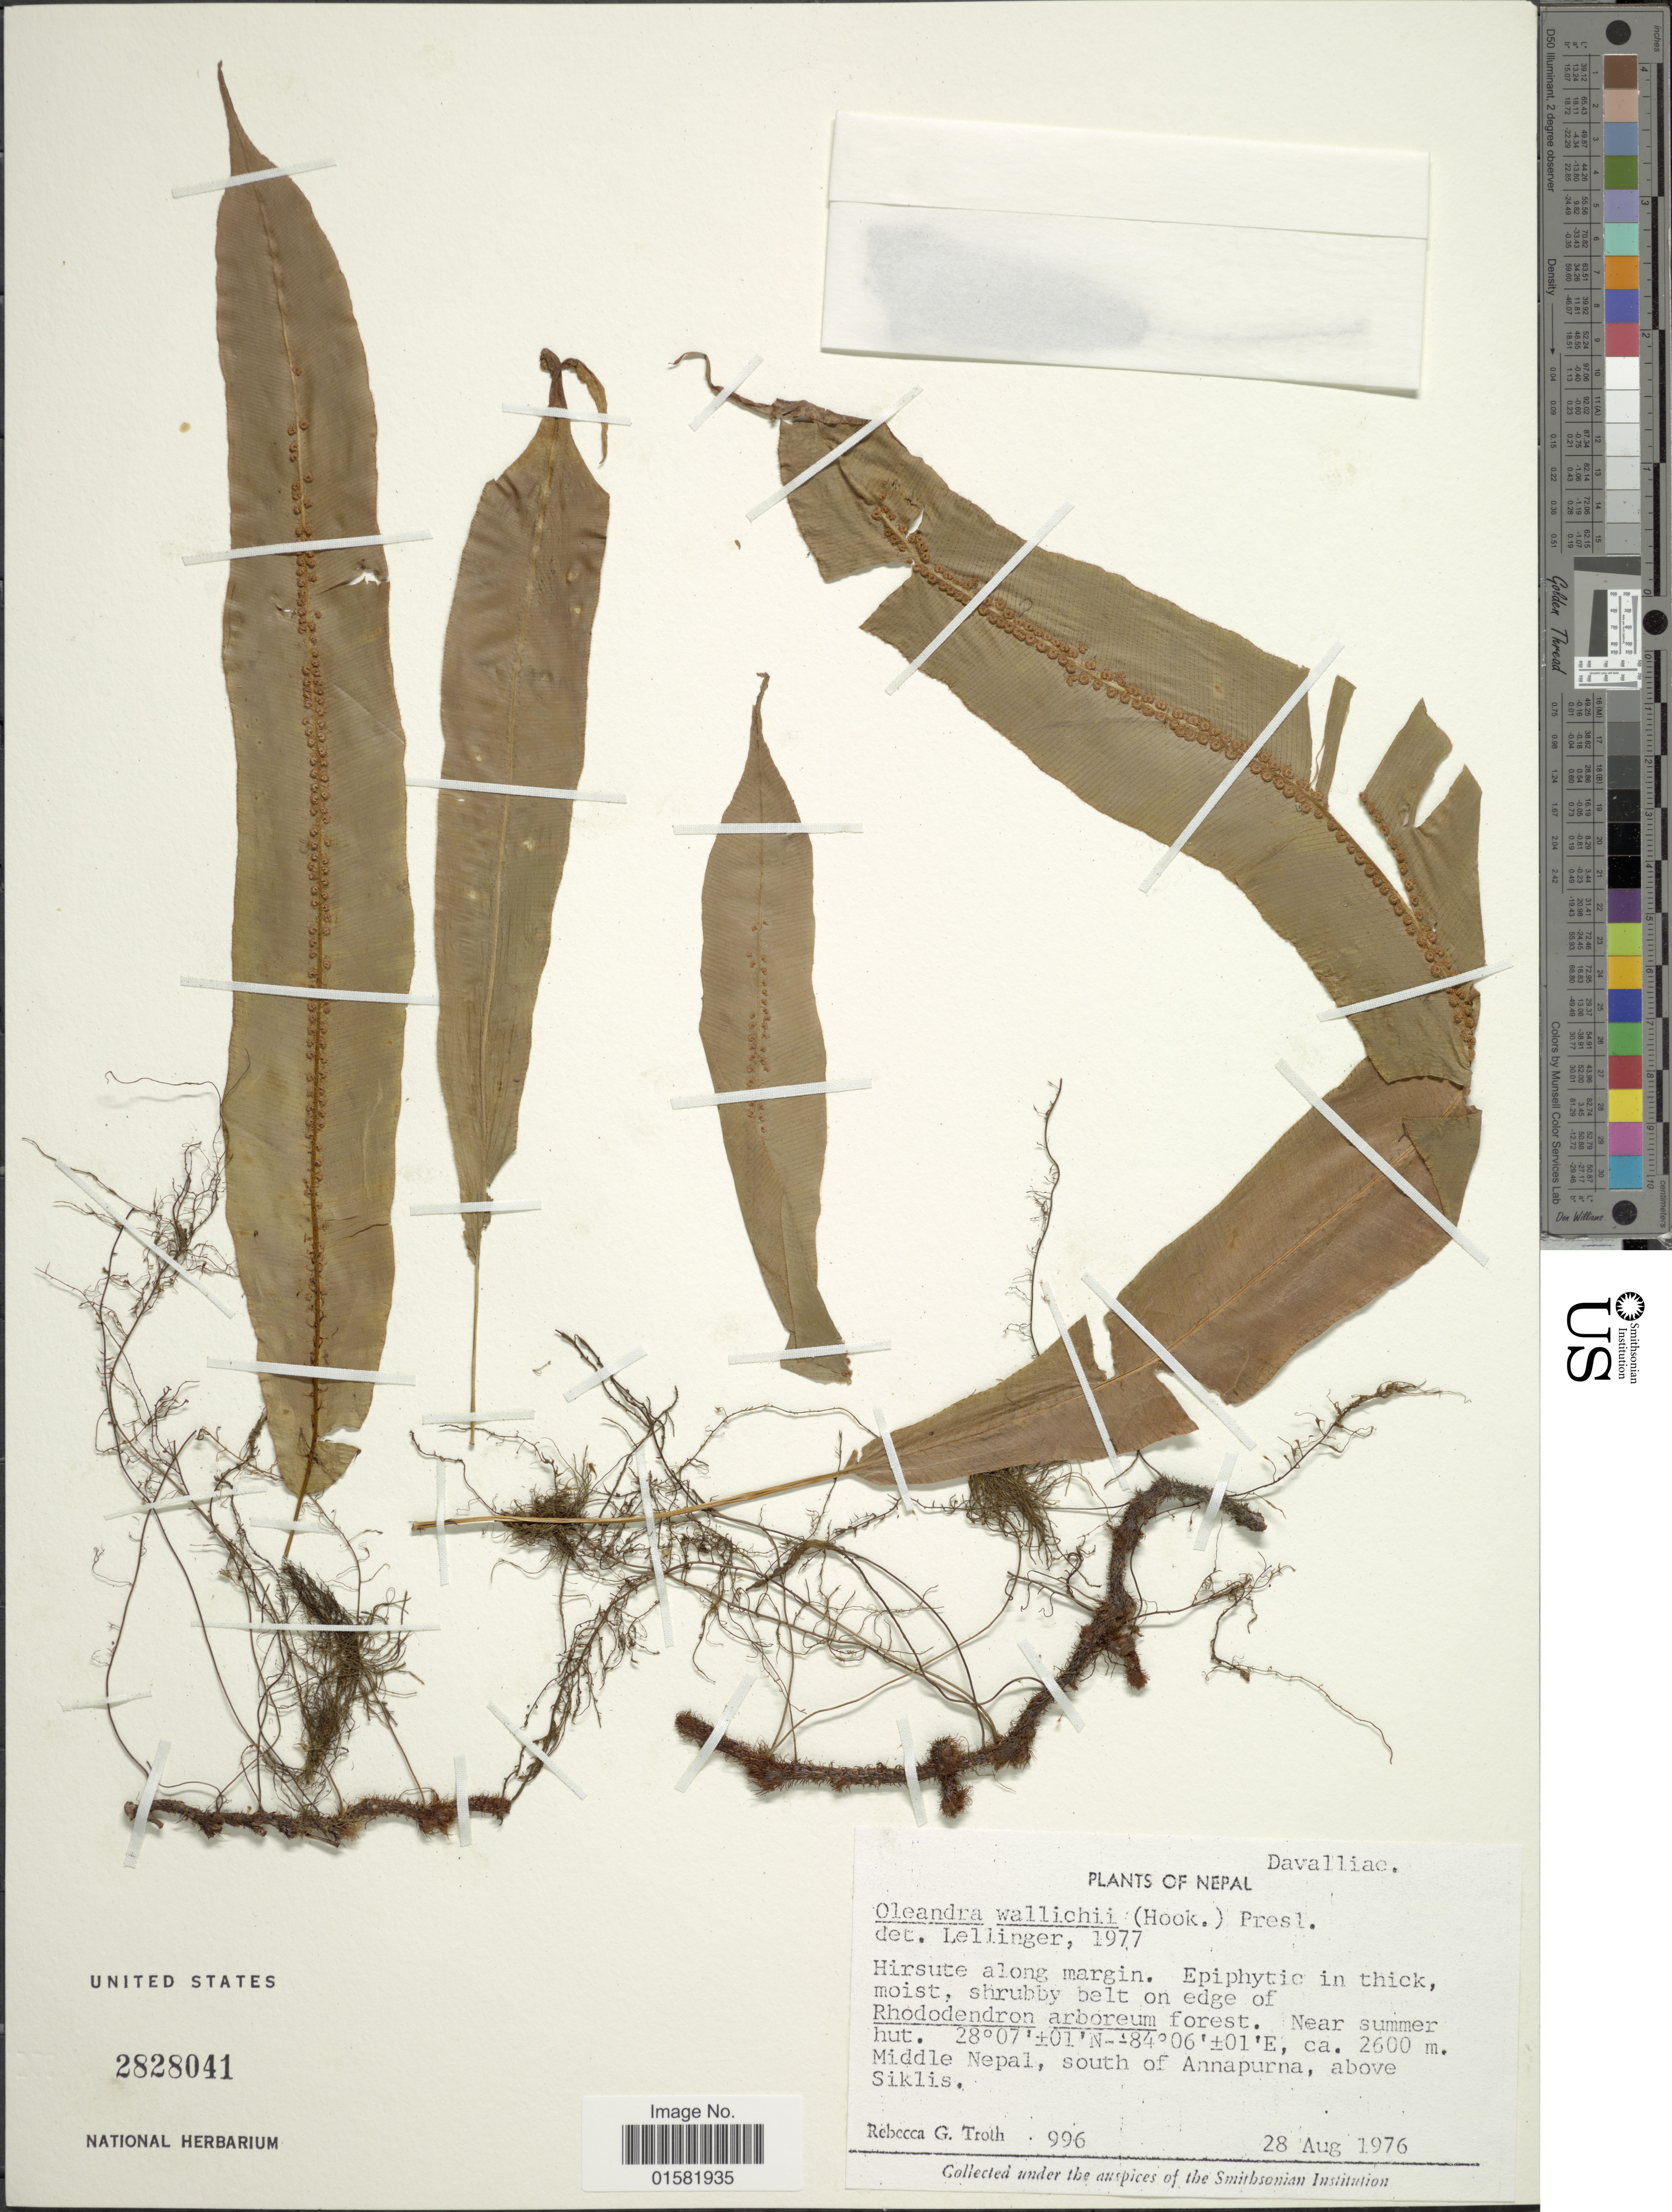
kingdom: Plantae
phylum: Tracheophyta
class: Polypodiopsida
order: Polypodiales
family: Oleandraceae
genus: Oleandra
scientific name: Oleandra wallichii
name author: (Hook.) C. Presl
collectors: R. Troth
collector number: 996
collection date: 1976-08-28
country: Nepal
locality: Nepal, Hirsute along margin. near summer hut, middle Nepal, southe of Annapurna, above Siklis.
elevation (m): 2600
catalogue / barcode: US 2828041